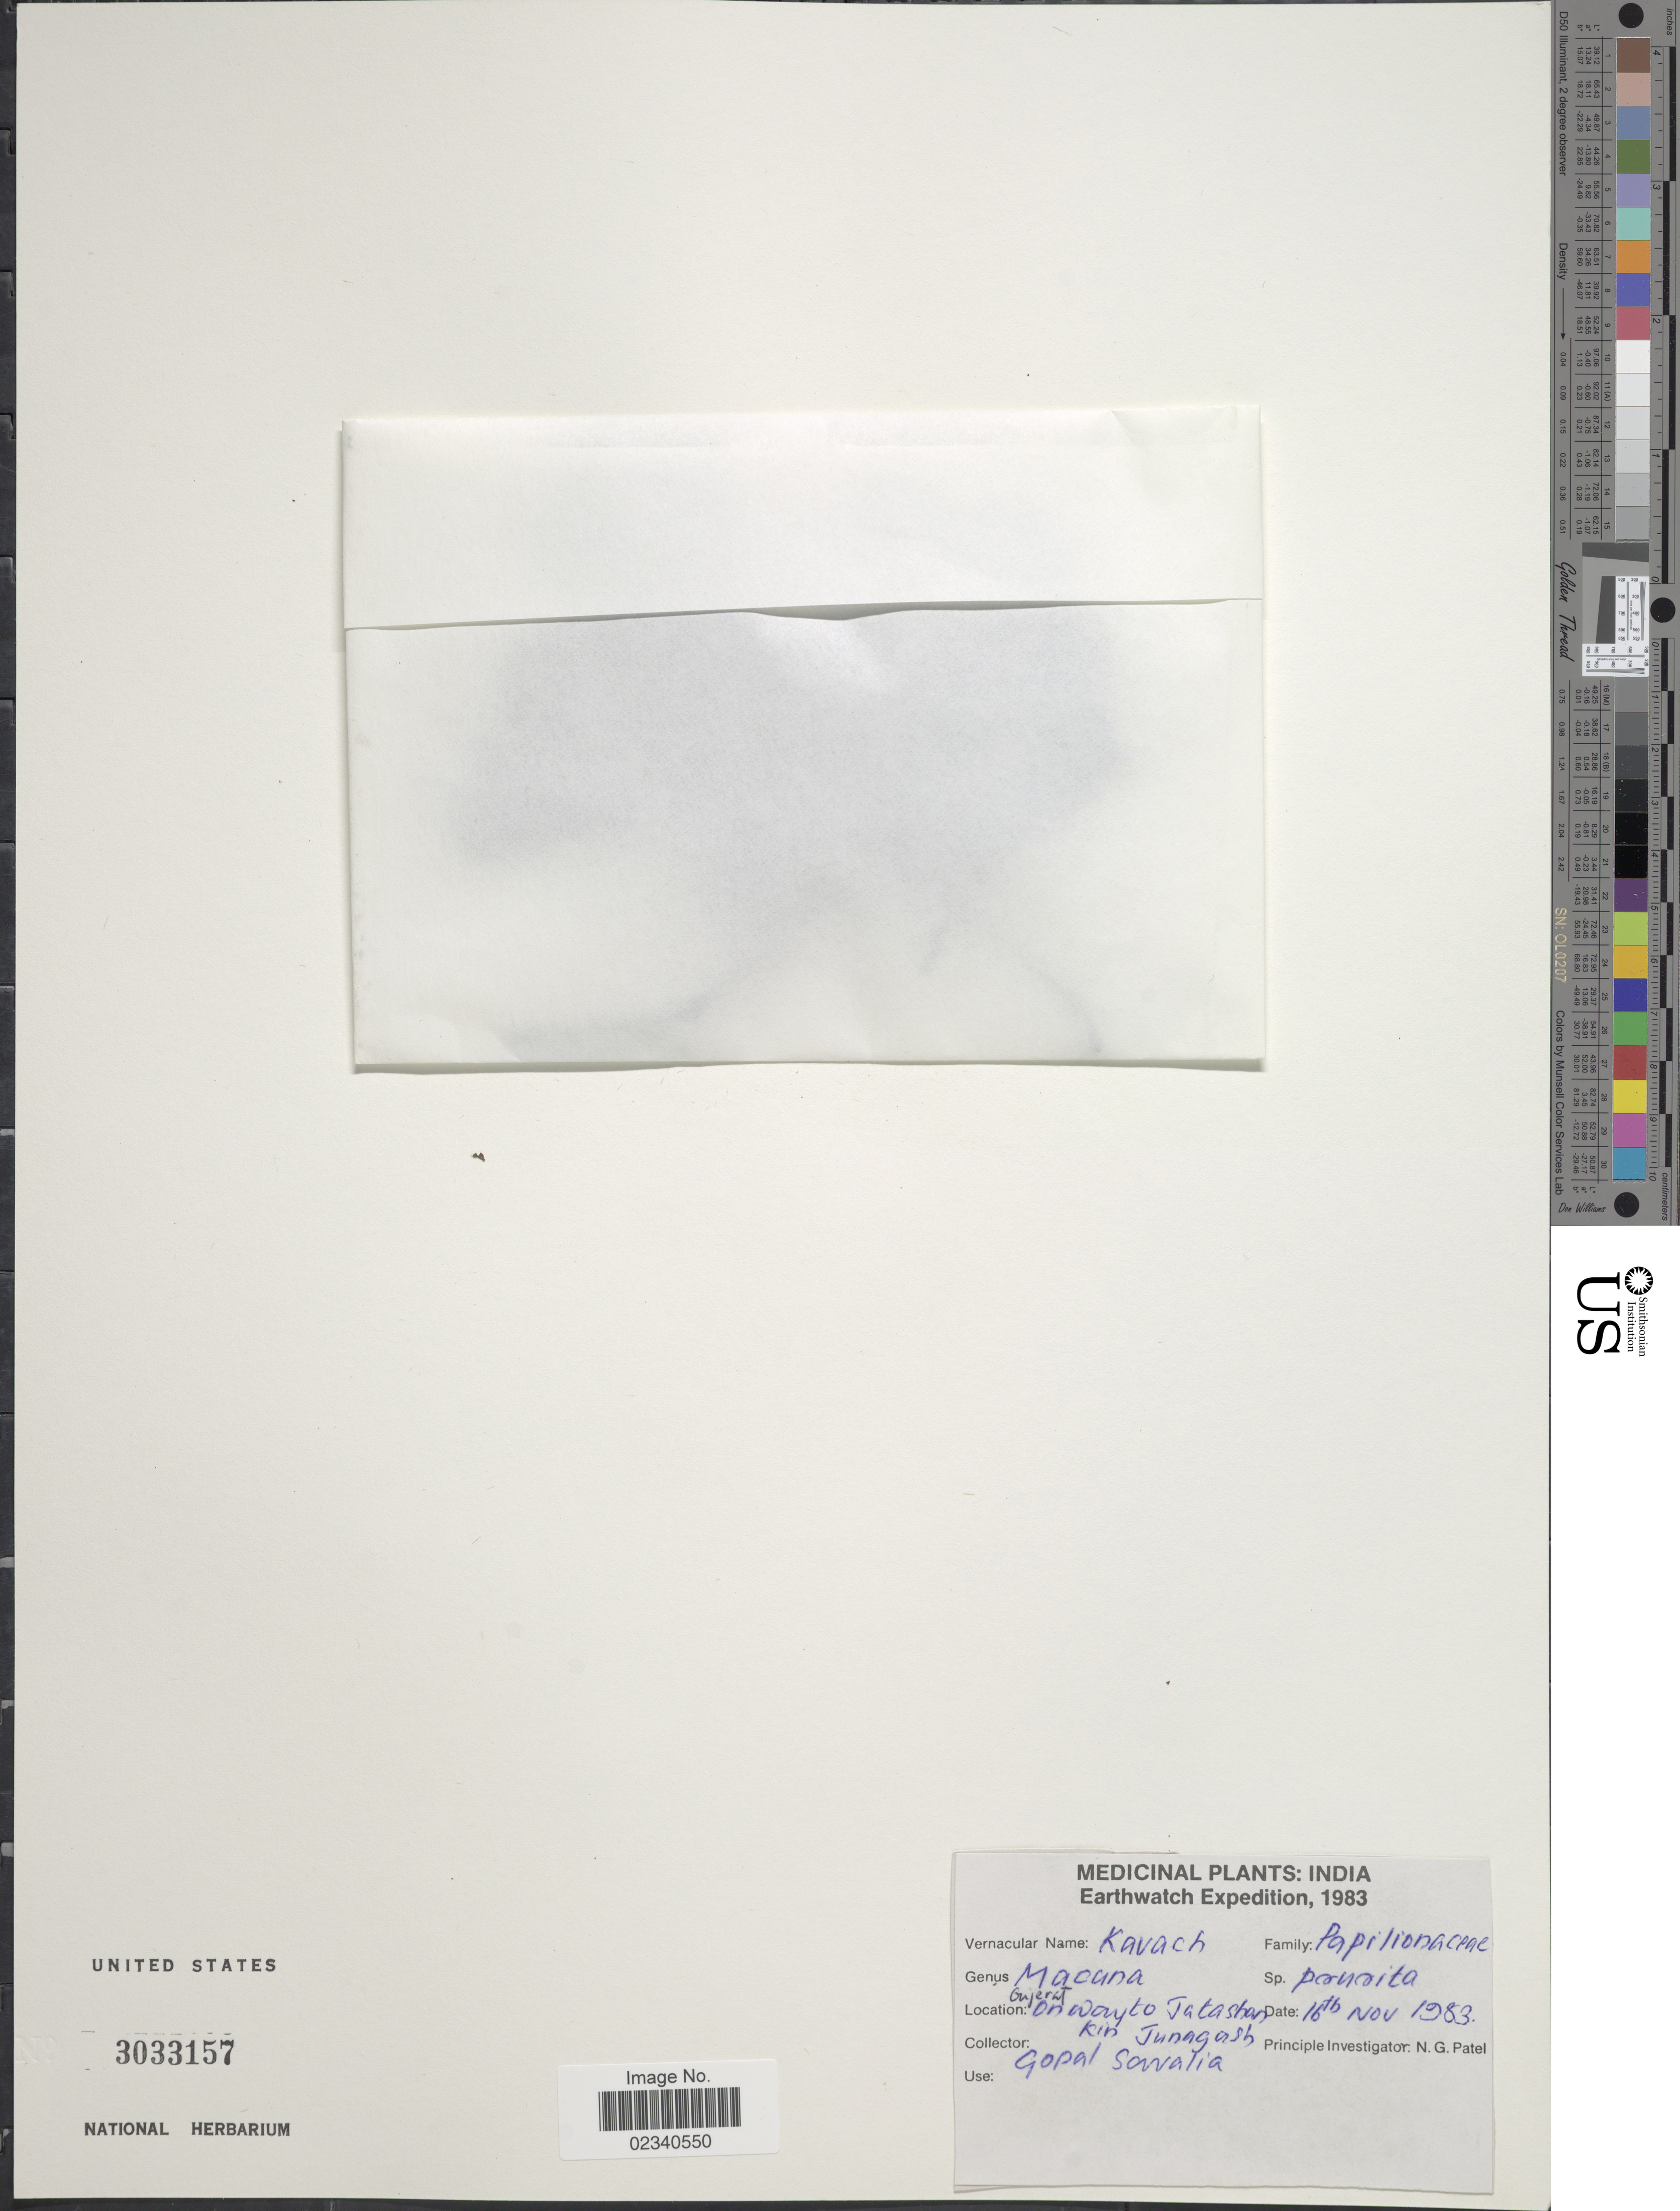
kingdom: Plantae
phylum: Tracheophyta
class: Magnoliopsida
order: Fabales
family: Fabaceae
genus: Mucuna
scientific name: Mucuna pruriens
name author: (L.) DC.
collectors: G. Savalia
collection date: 1983-11-16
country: India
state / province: Gujarat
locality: Gujerat on way to Tatashan kin Junagash [interpreted]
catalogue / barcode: US 3033157